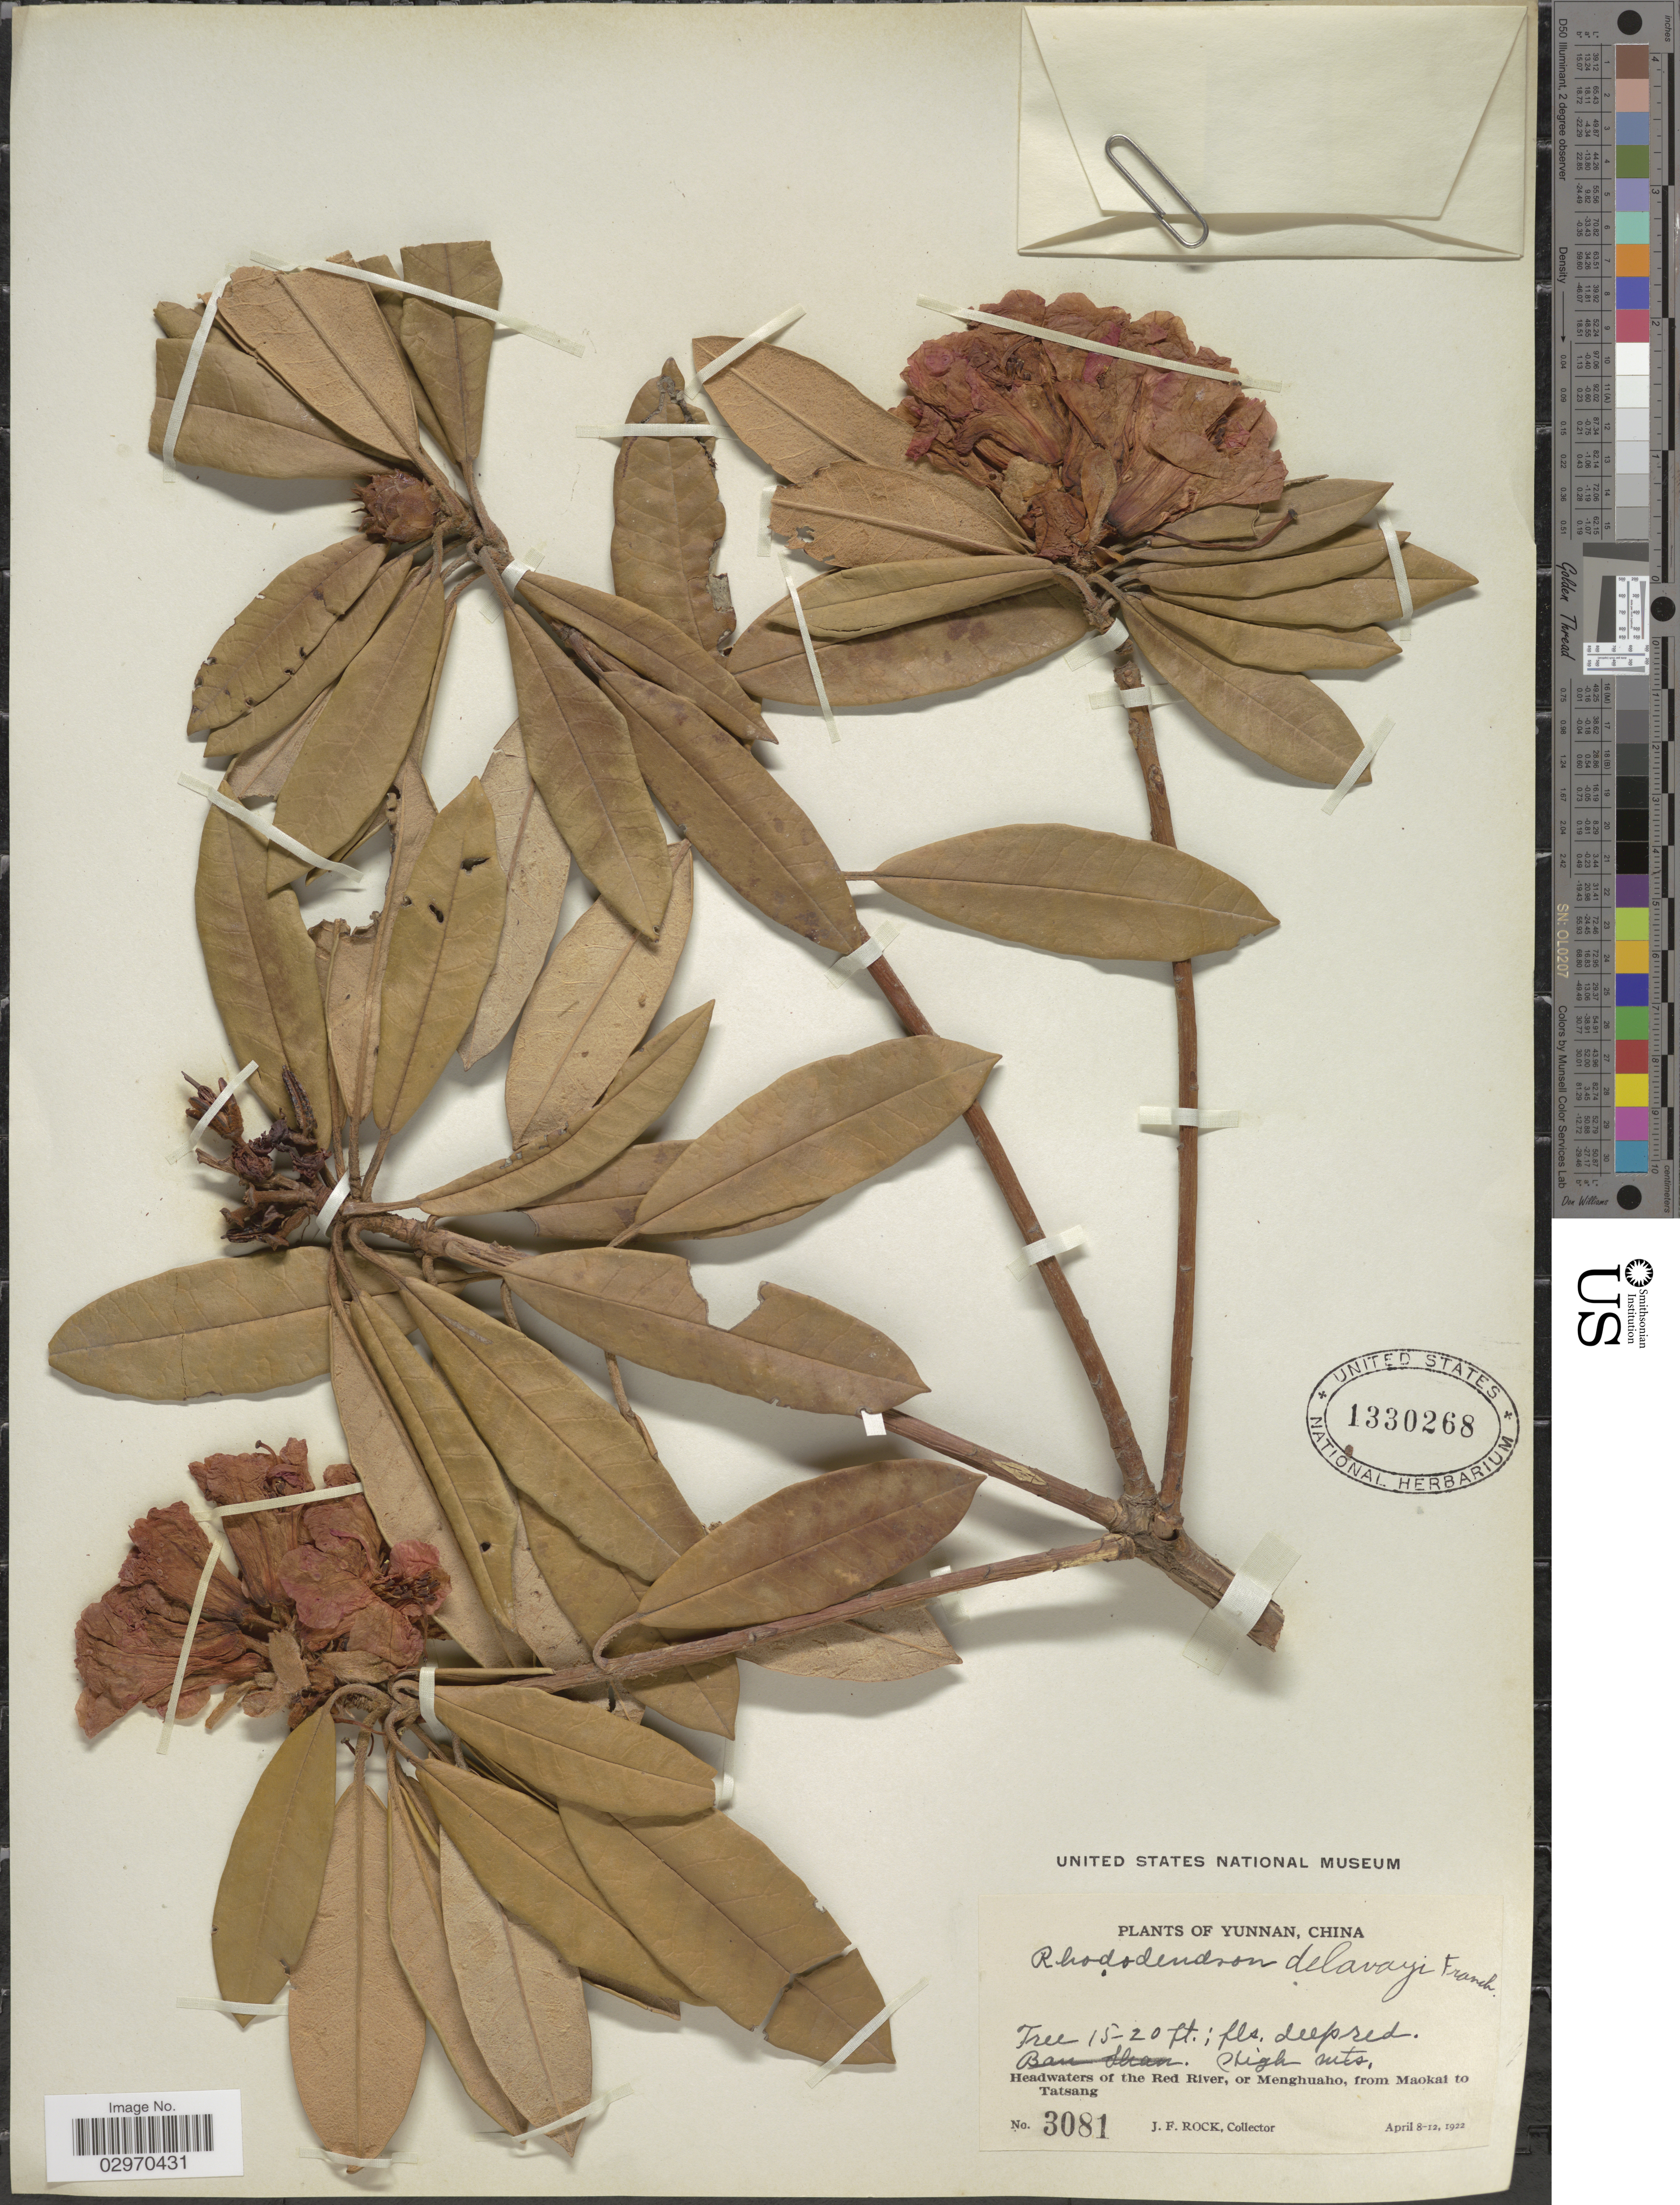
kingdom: Plantae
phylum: Tracheophyta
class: Magnoliopsida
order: Ericales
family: Ericaceae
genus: Rhododendron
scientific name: Rhododendron delavayi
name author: Franch.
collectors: J. Rock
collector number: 3081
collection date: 1922-04-08/1922-04-12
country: China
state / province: Yunnan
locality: Headwaters of the Red River, or Menghuaho, from Maokai to Tatsang.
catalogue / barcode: US 1330268